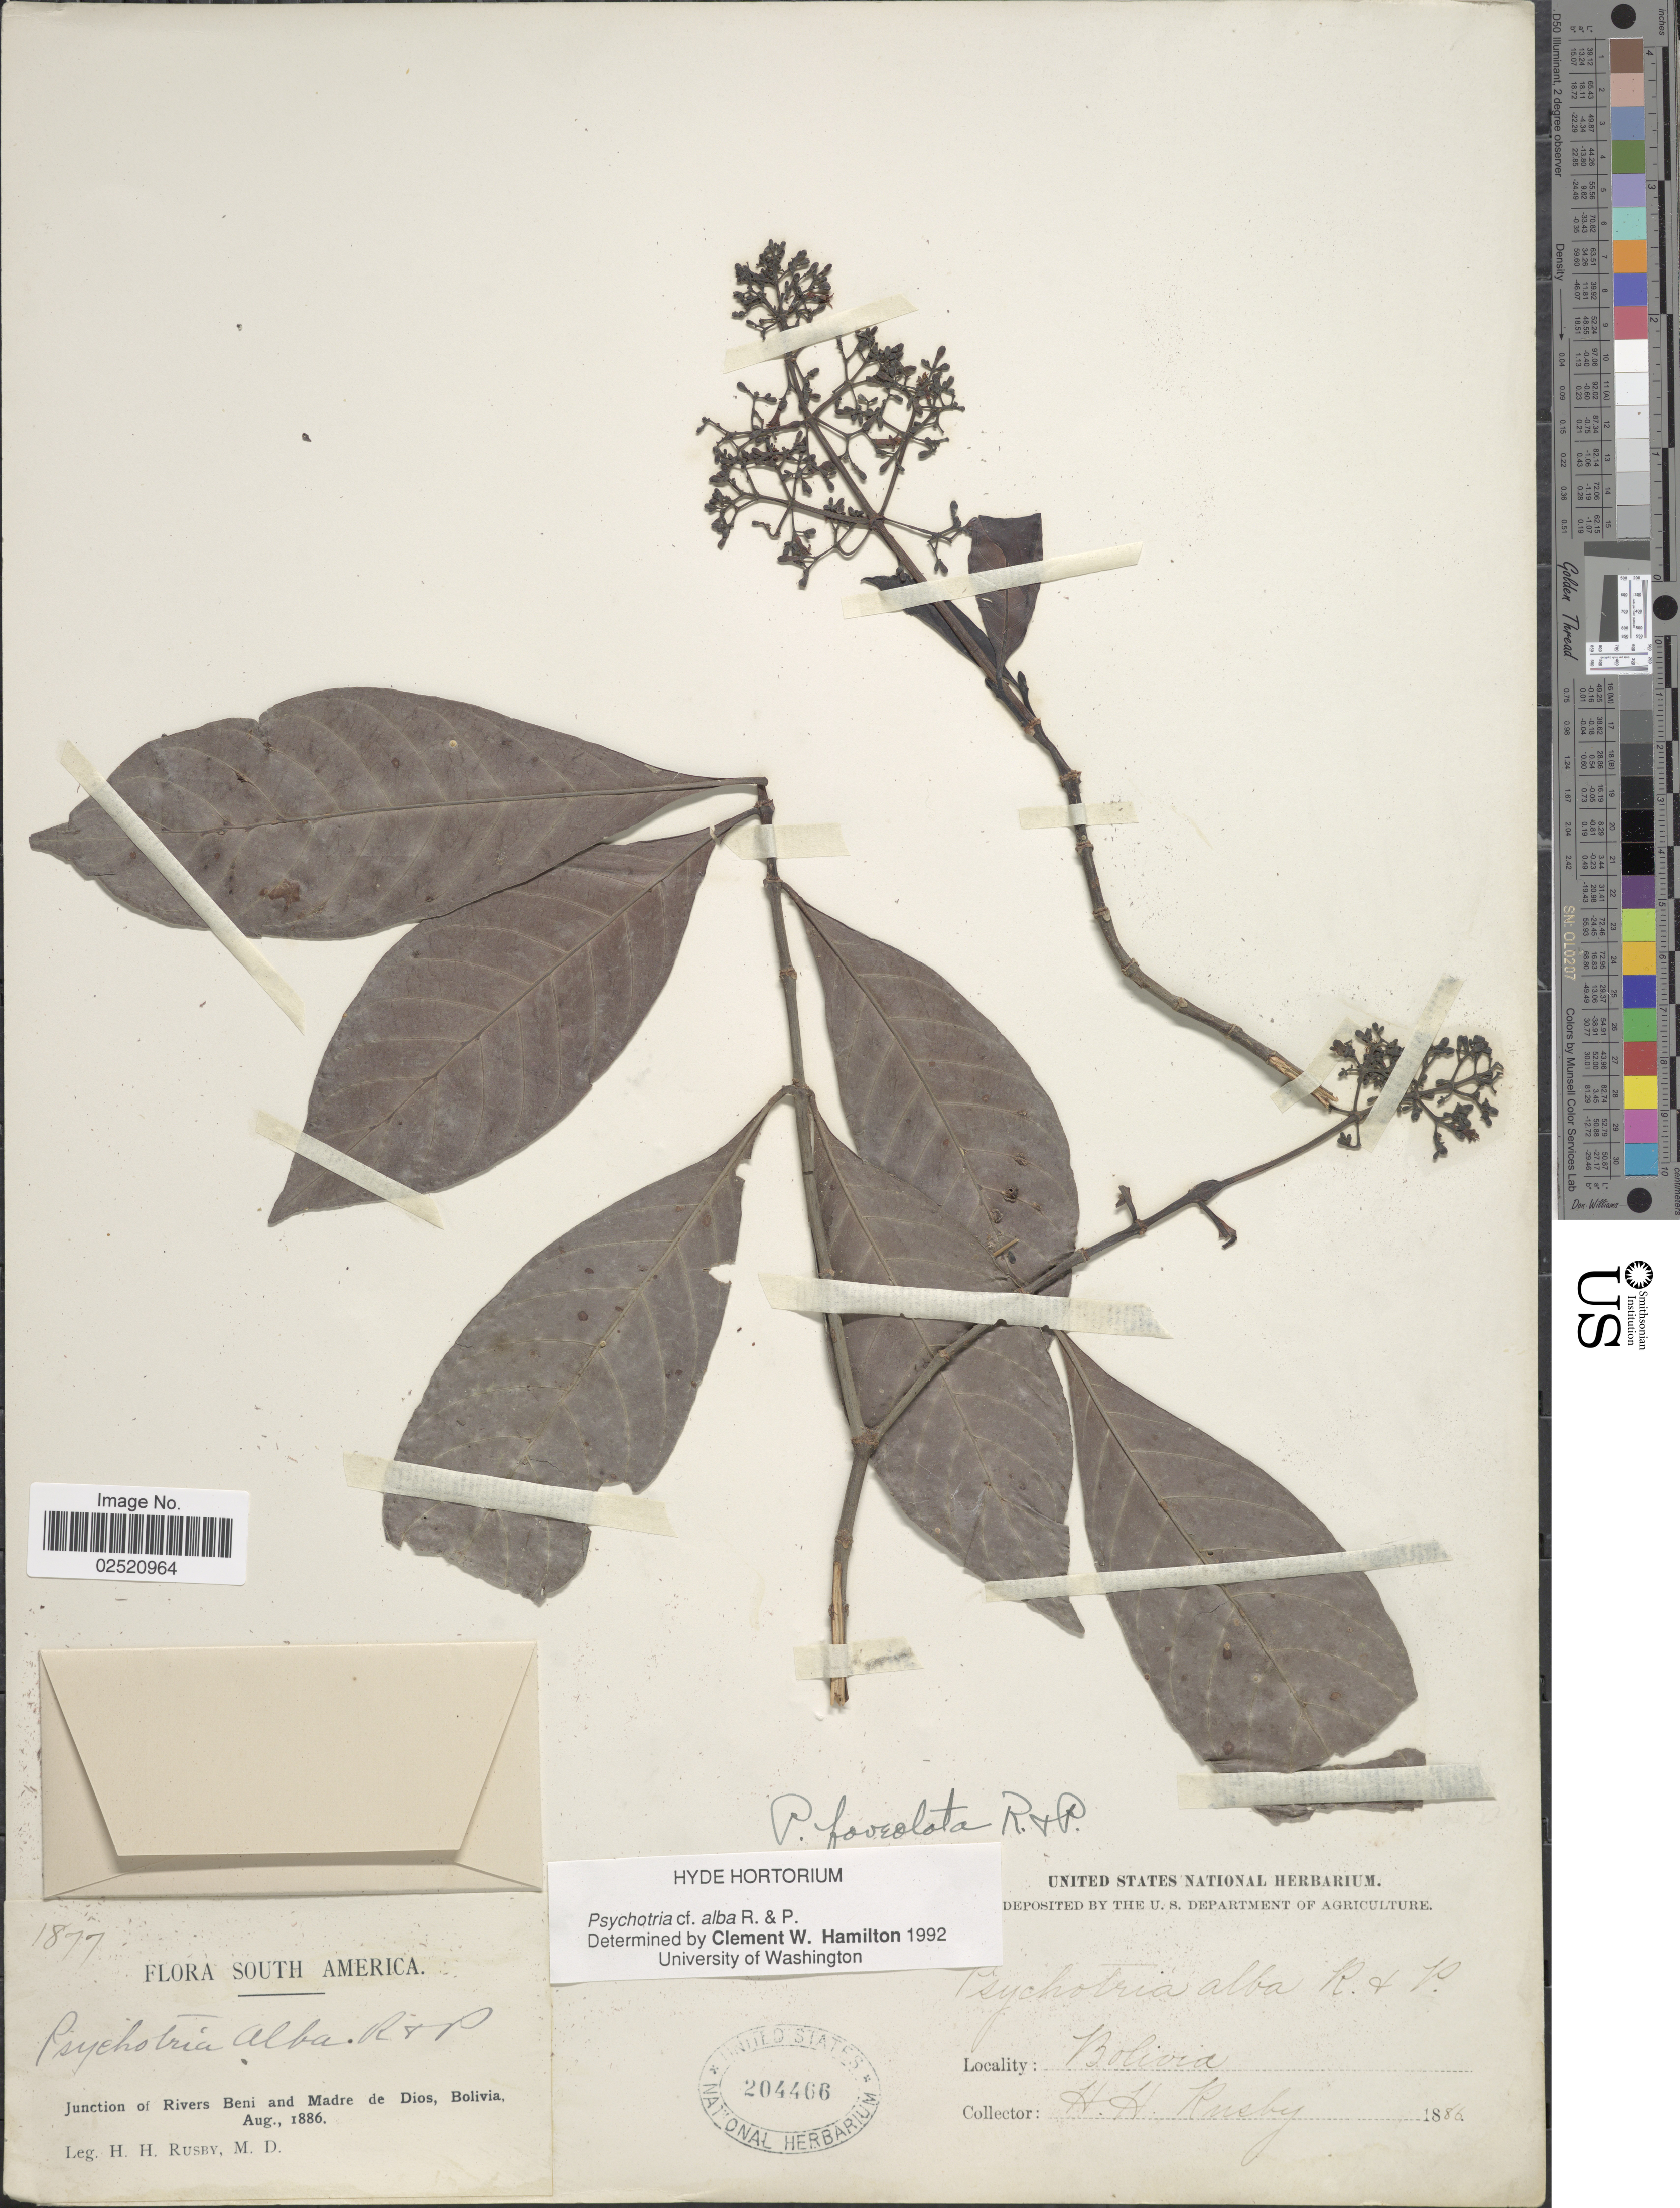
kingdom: Plantae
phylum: Tracheophyta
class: Magnoliopsida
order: Gentianales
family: Rubiaceae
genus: Psychotria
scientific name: Psychotria alba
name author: Ruiz & Pav.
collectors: H. H. Rusby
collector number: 1877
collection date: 1886-08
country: Bolivia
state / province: Beni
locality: Junction of Rivers Beni and Madre de Dios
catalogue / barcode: US 204466